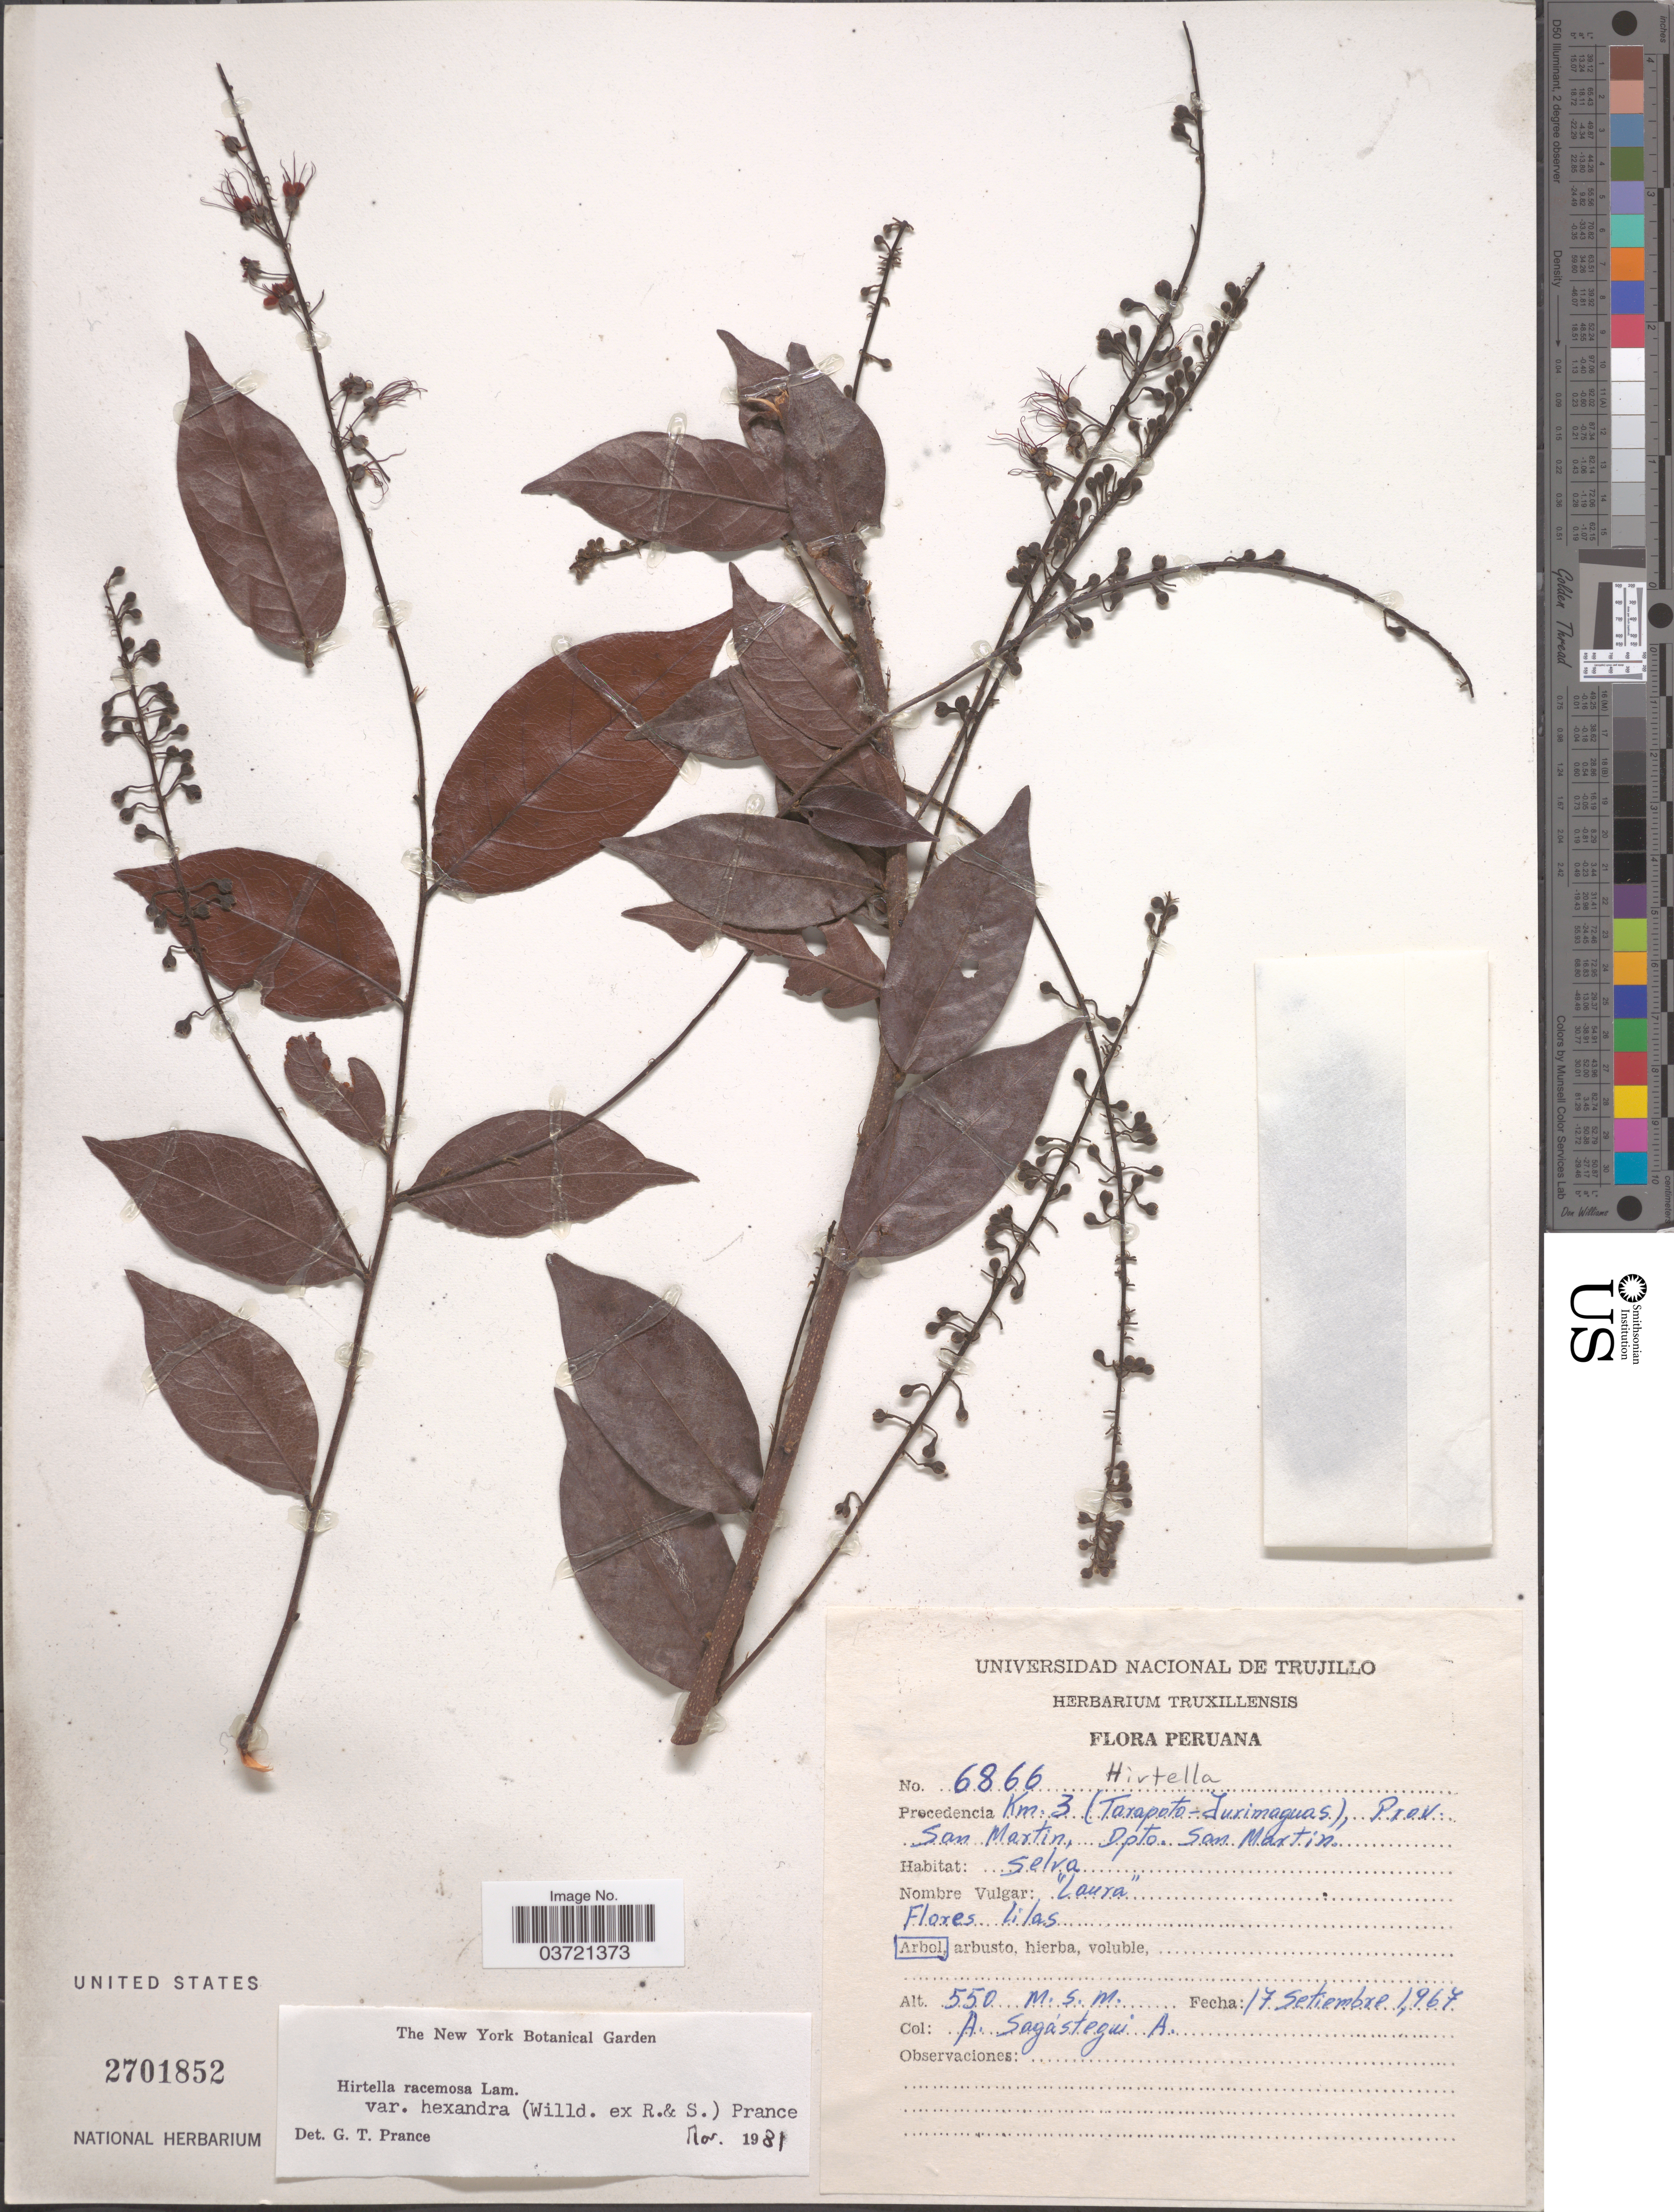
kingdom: Plantae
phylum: Tracheophyta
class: Magnoliopsida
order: Malpighiales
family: Chrysobalanaceae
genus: Hirtella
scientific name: Hirtella racemosa var. hexandra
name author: (Willd. ex Roem. & Schult.) Prance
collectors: A. Sagástegui A.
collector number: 6866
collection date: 1967-09-17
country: Peru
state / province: San Martín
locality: Km. 3 (Tarapoto-Yurimaguas), Prov. San Martín, Dpto. San Martín.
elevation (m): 550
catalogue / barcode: US 2701852